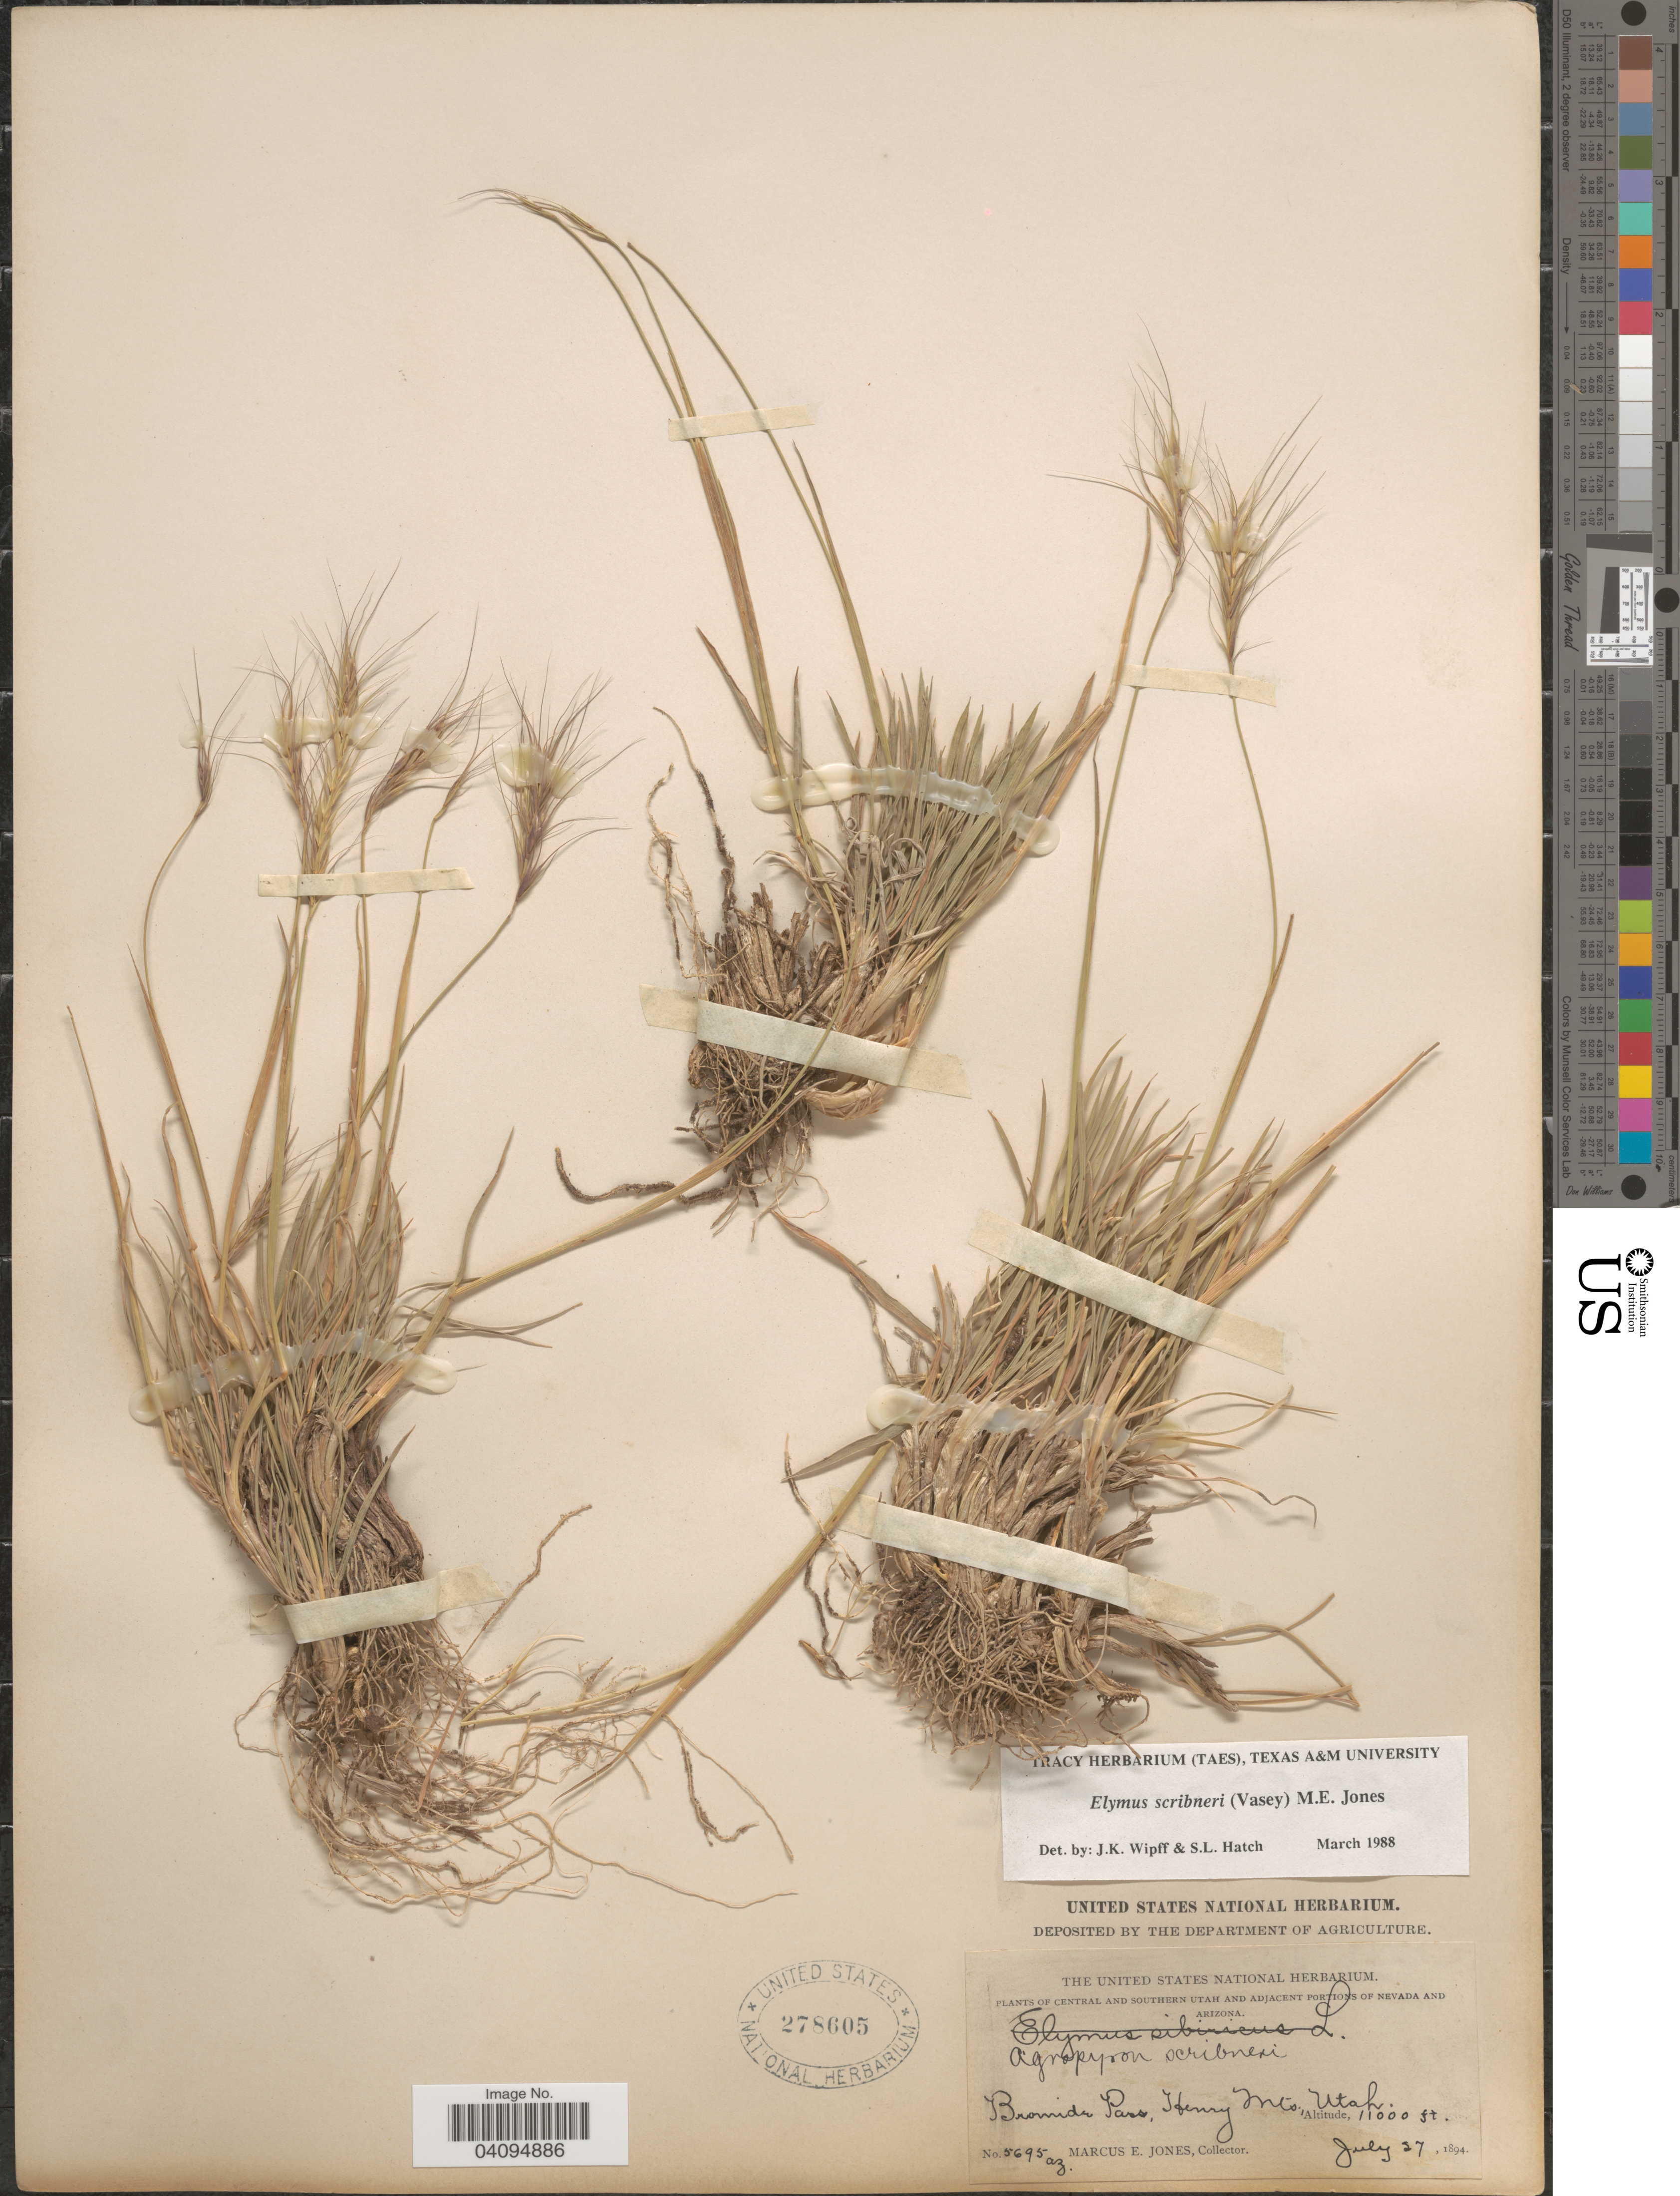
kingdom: Plantae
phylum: Tracheophyta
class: Liliopsida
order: Poales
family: Poaceae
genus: Elymus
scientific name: Elymus scribneri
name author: (Vasey) M.E. Jones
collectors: M. E. Jones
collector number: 5695az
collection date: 1894-07-27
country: United States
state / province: Utah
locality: Central and Southern Utah. Bromide Pass, Henry Mts.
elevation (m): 3353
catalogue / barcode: US 278605